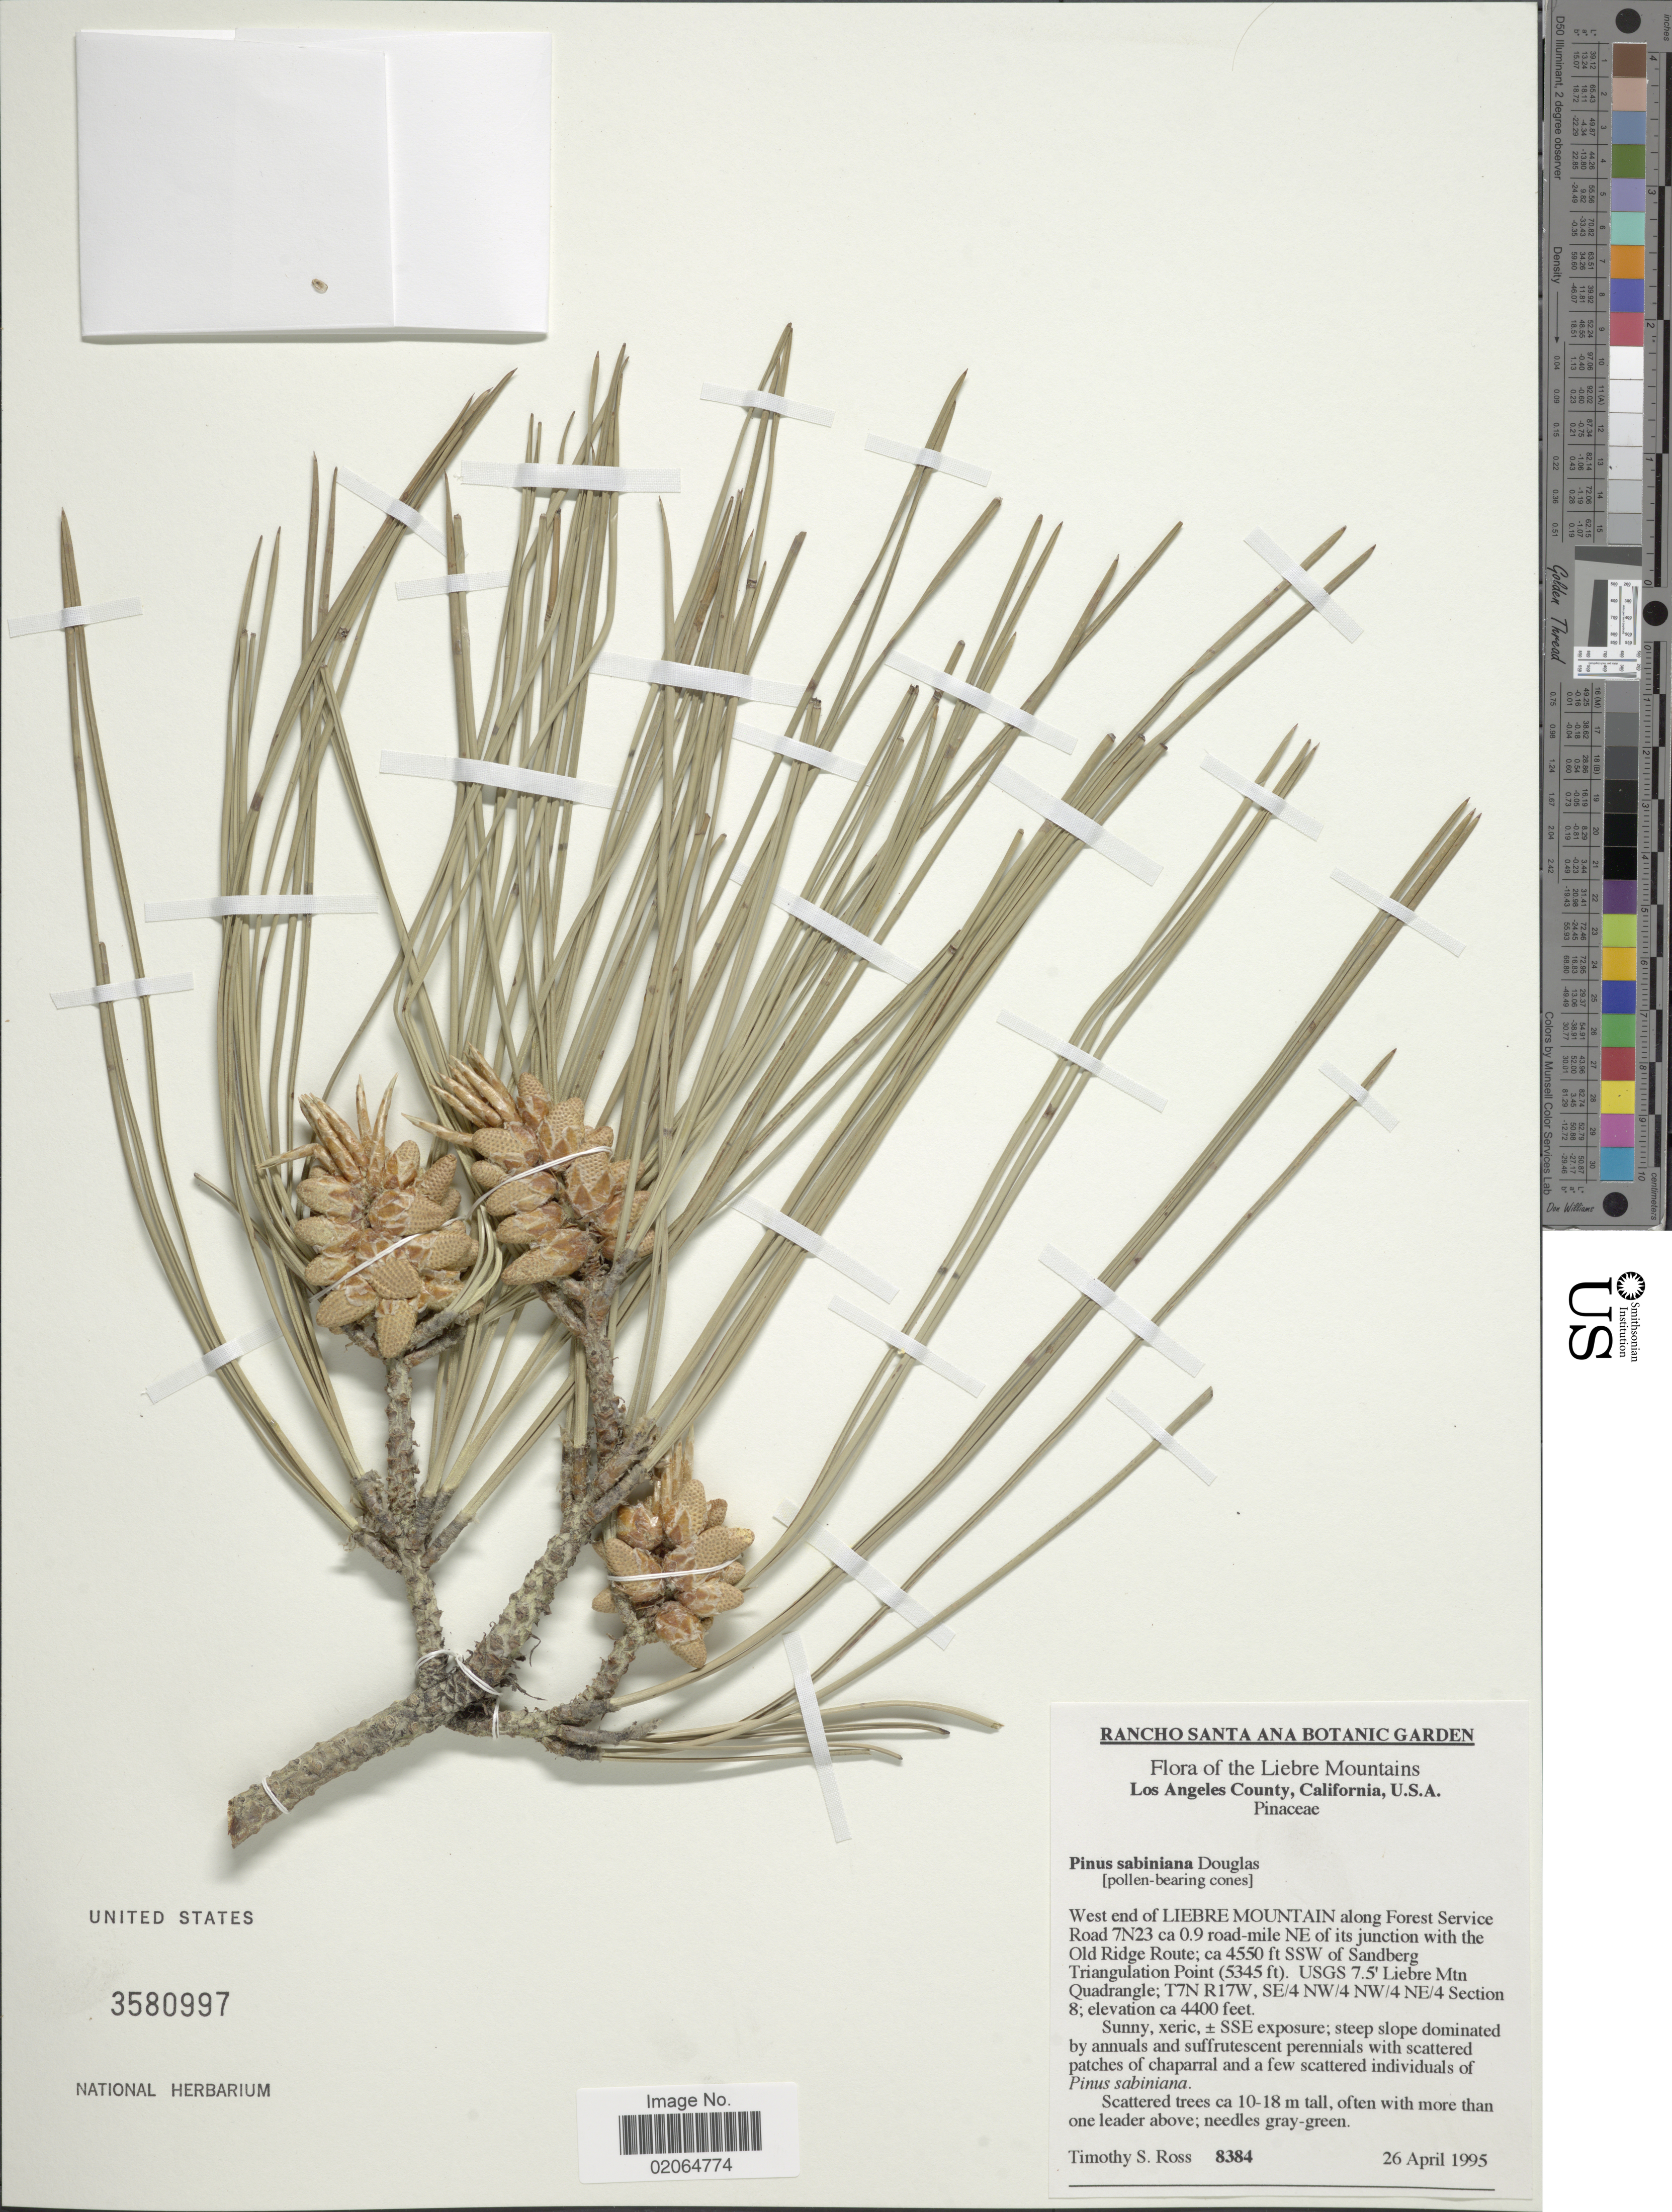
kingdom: Plantae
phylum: Tracheophyta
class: Pinopsida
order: Pinales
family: Pinaceae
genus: Pinus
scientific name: Pinus sabiniana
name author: Douglas ex D. Don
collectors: T. Ross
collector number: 8384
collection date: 1995-04-26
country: United States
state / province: California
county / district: Los Angeles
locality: Los Angeles County, West end of Liebre Mountain along forest Service Roas 7N23 ca. 0.9 road- mile NE of its junction with the Old Ridge Route; SSW of Sandberg Triangulation Point. Liebre Mtn Quadrangle; T7N R17W, SE/4 NW/4 NW/4 NE/4 Section 8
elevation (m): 1341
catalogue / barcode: US 3580997